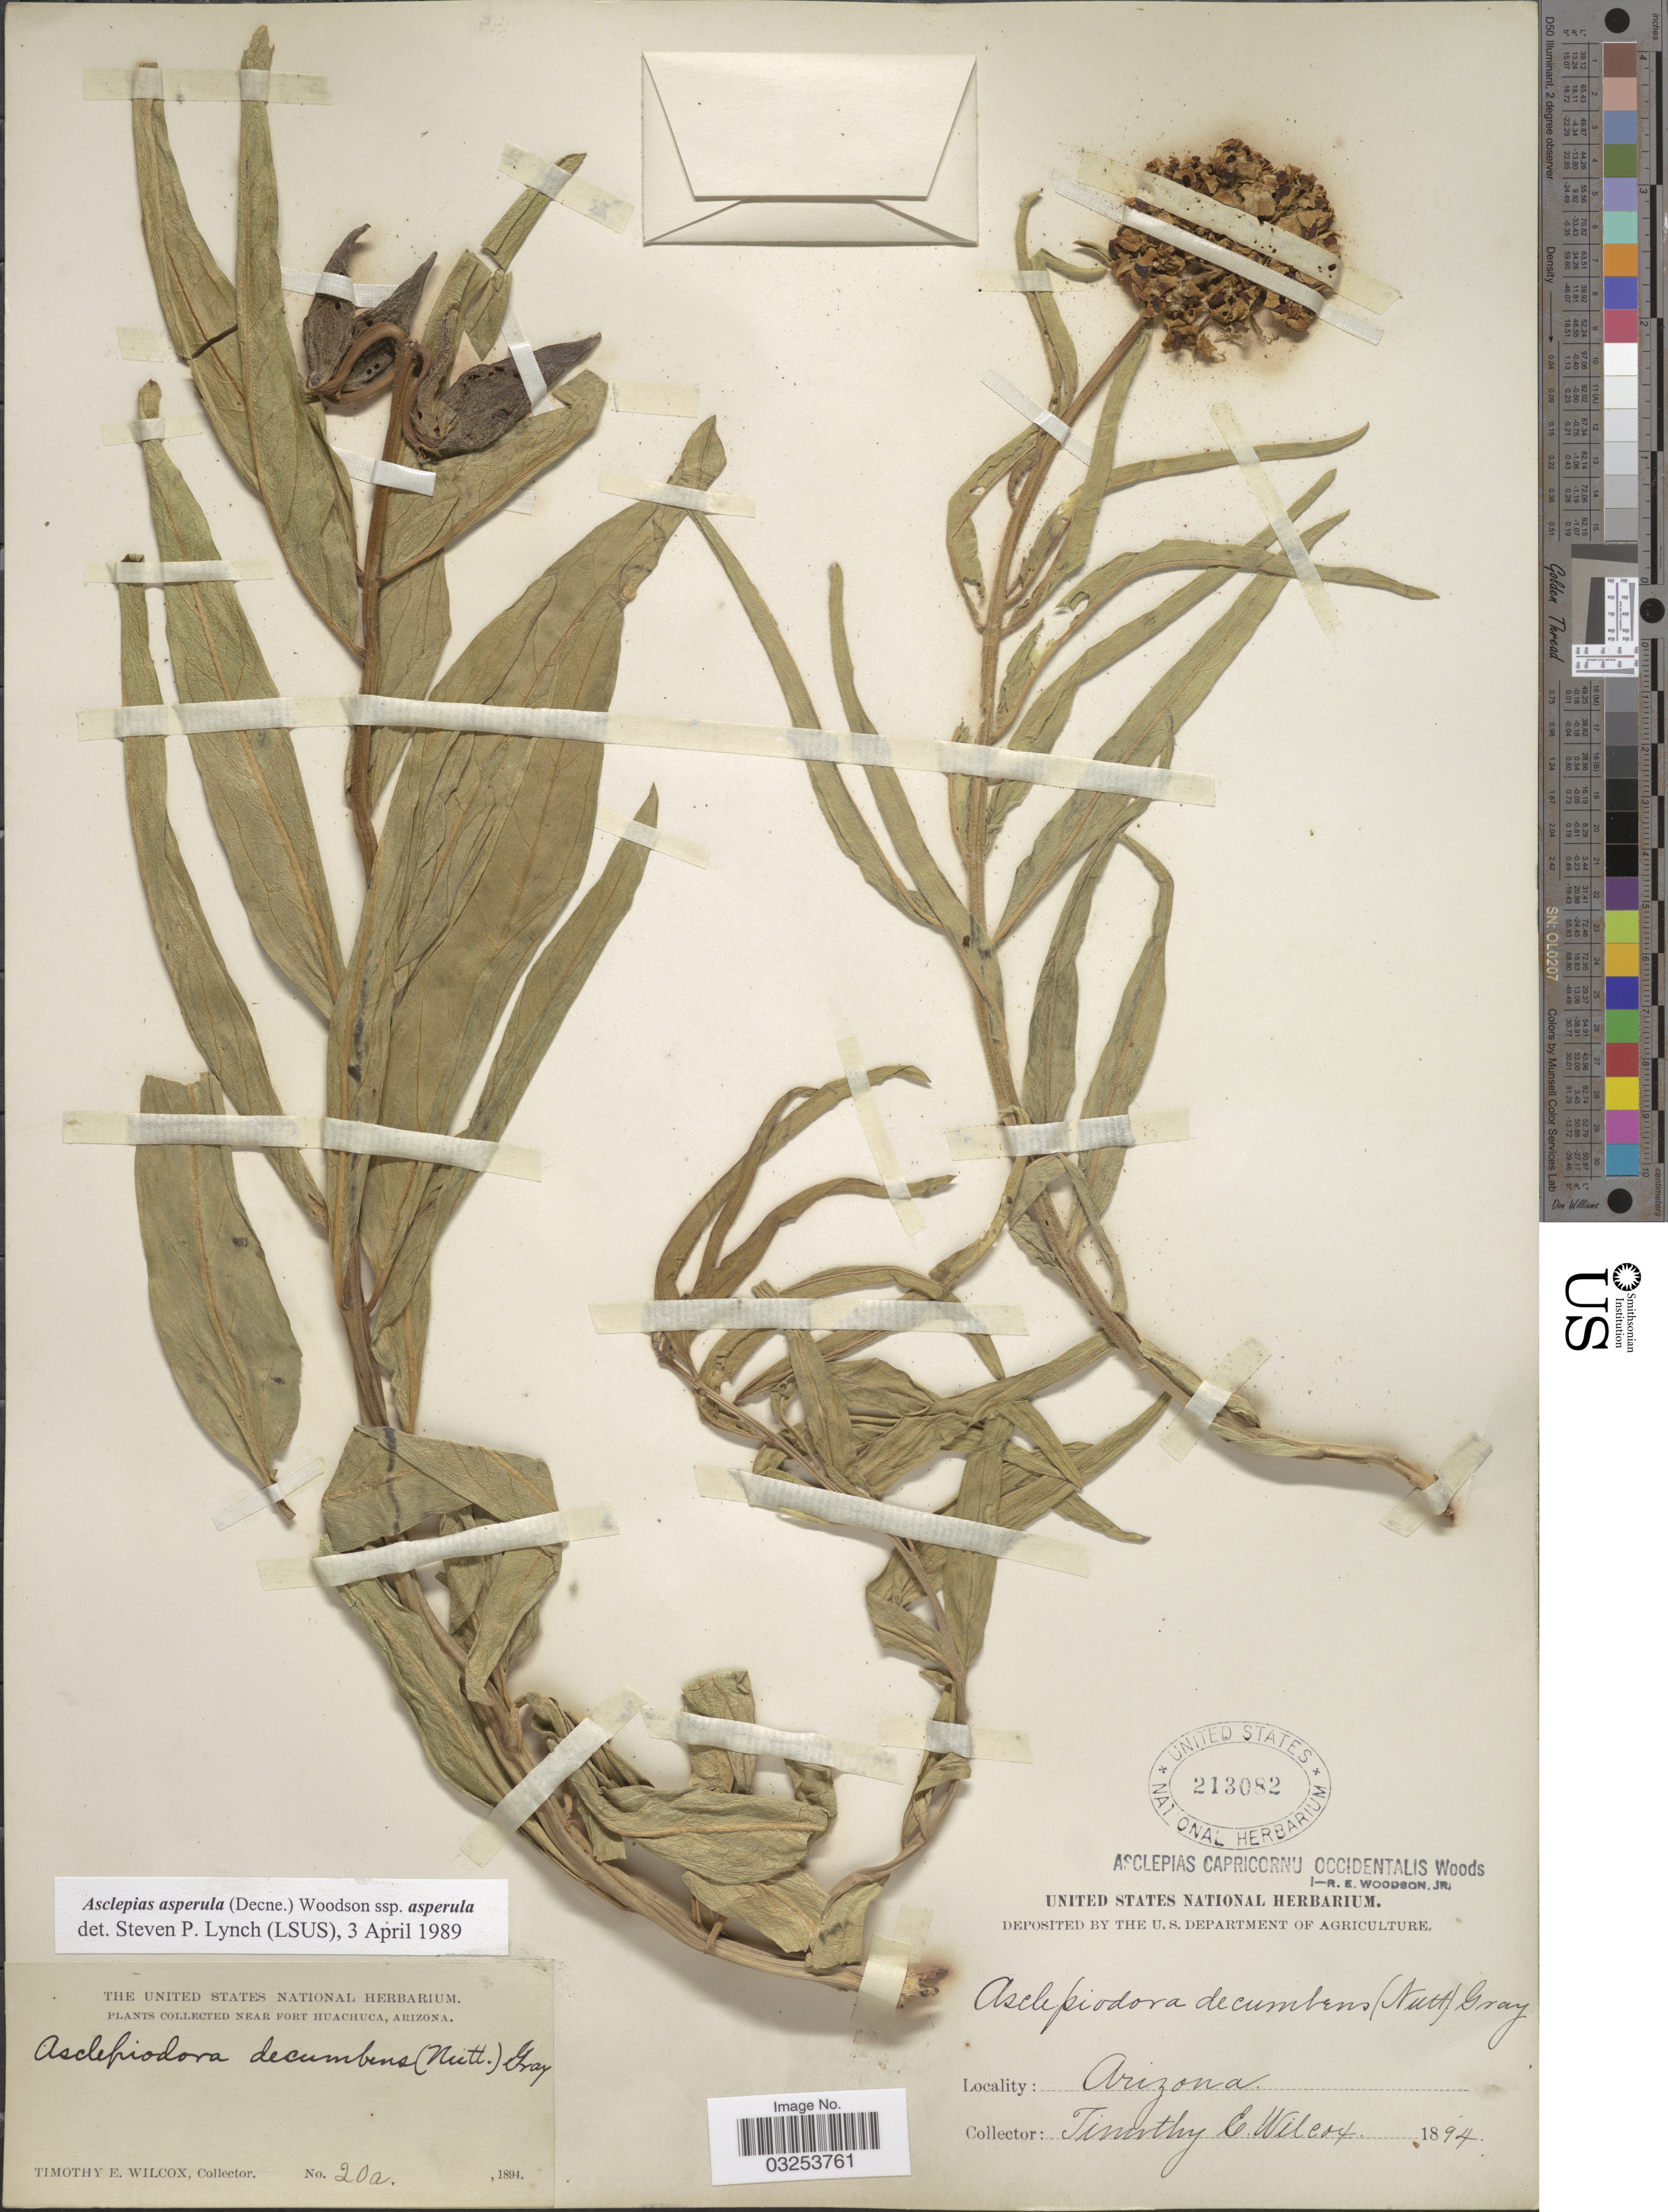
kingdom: Plantae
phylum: Tracheophyta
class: Magnoliopsida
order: Gentianales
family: Apocynaceae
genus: Asclepias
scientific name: Asclepias asperula subsp. asperula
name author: (Decne.) Woodson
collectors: T. E. Wilcox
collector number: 20a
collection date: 1894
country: United States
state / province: Arizona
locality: Near Fort Huachuca.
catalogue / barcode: US 213082